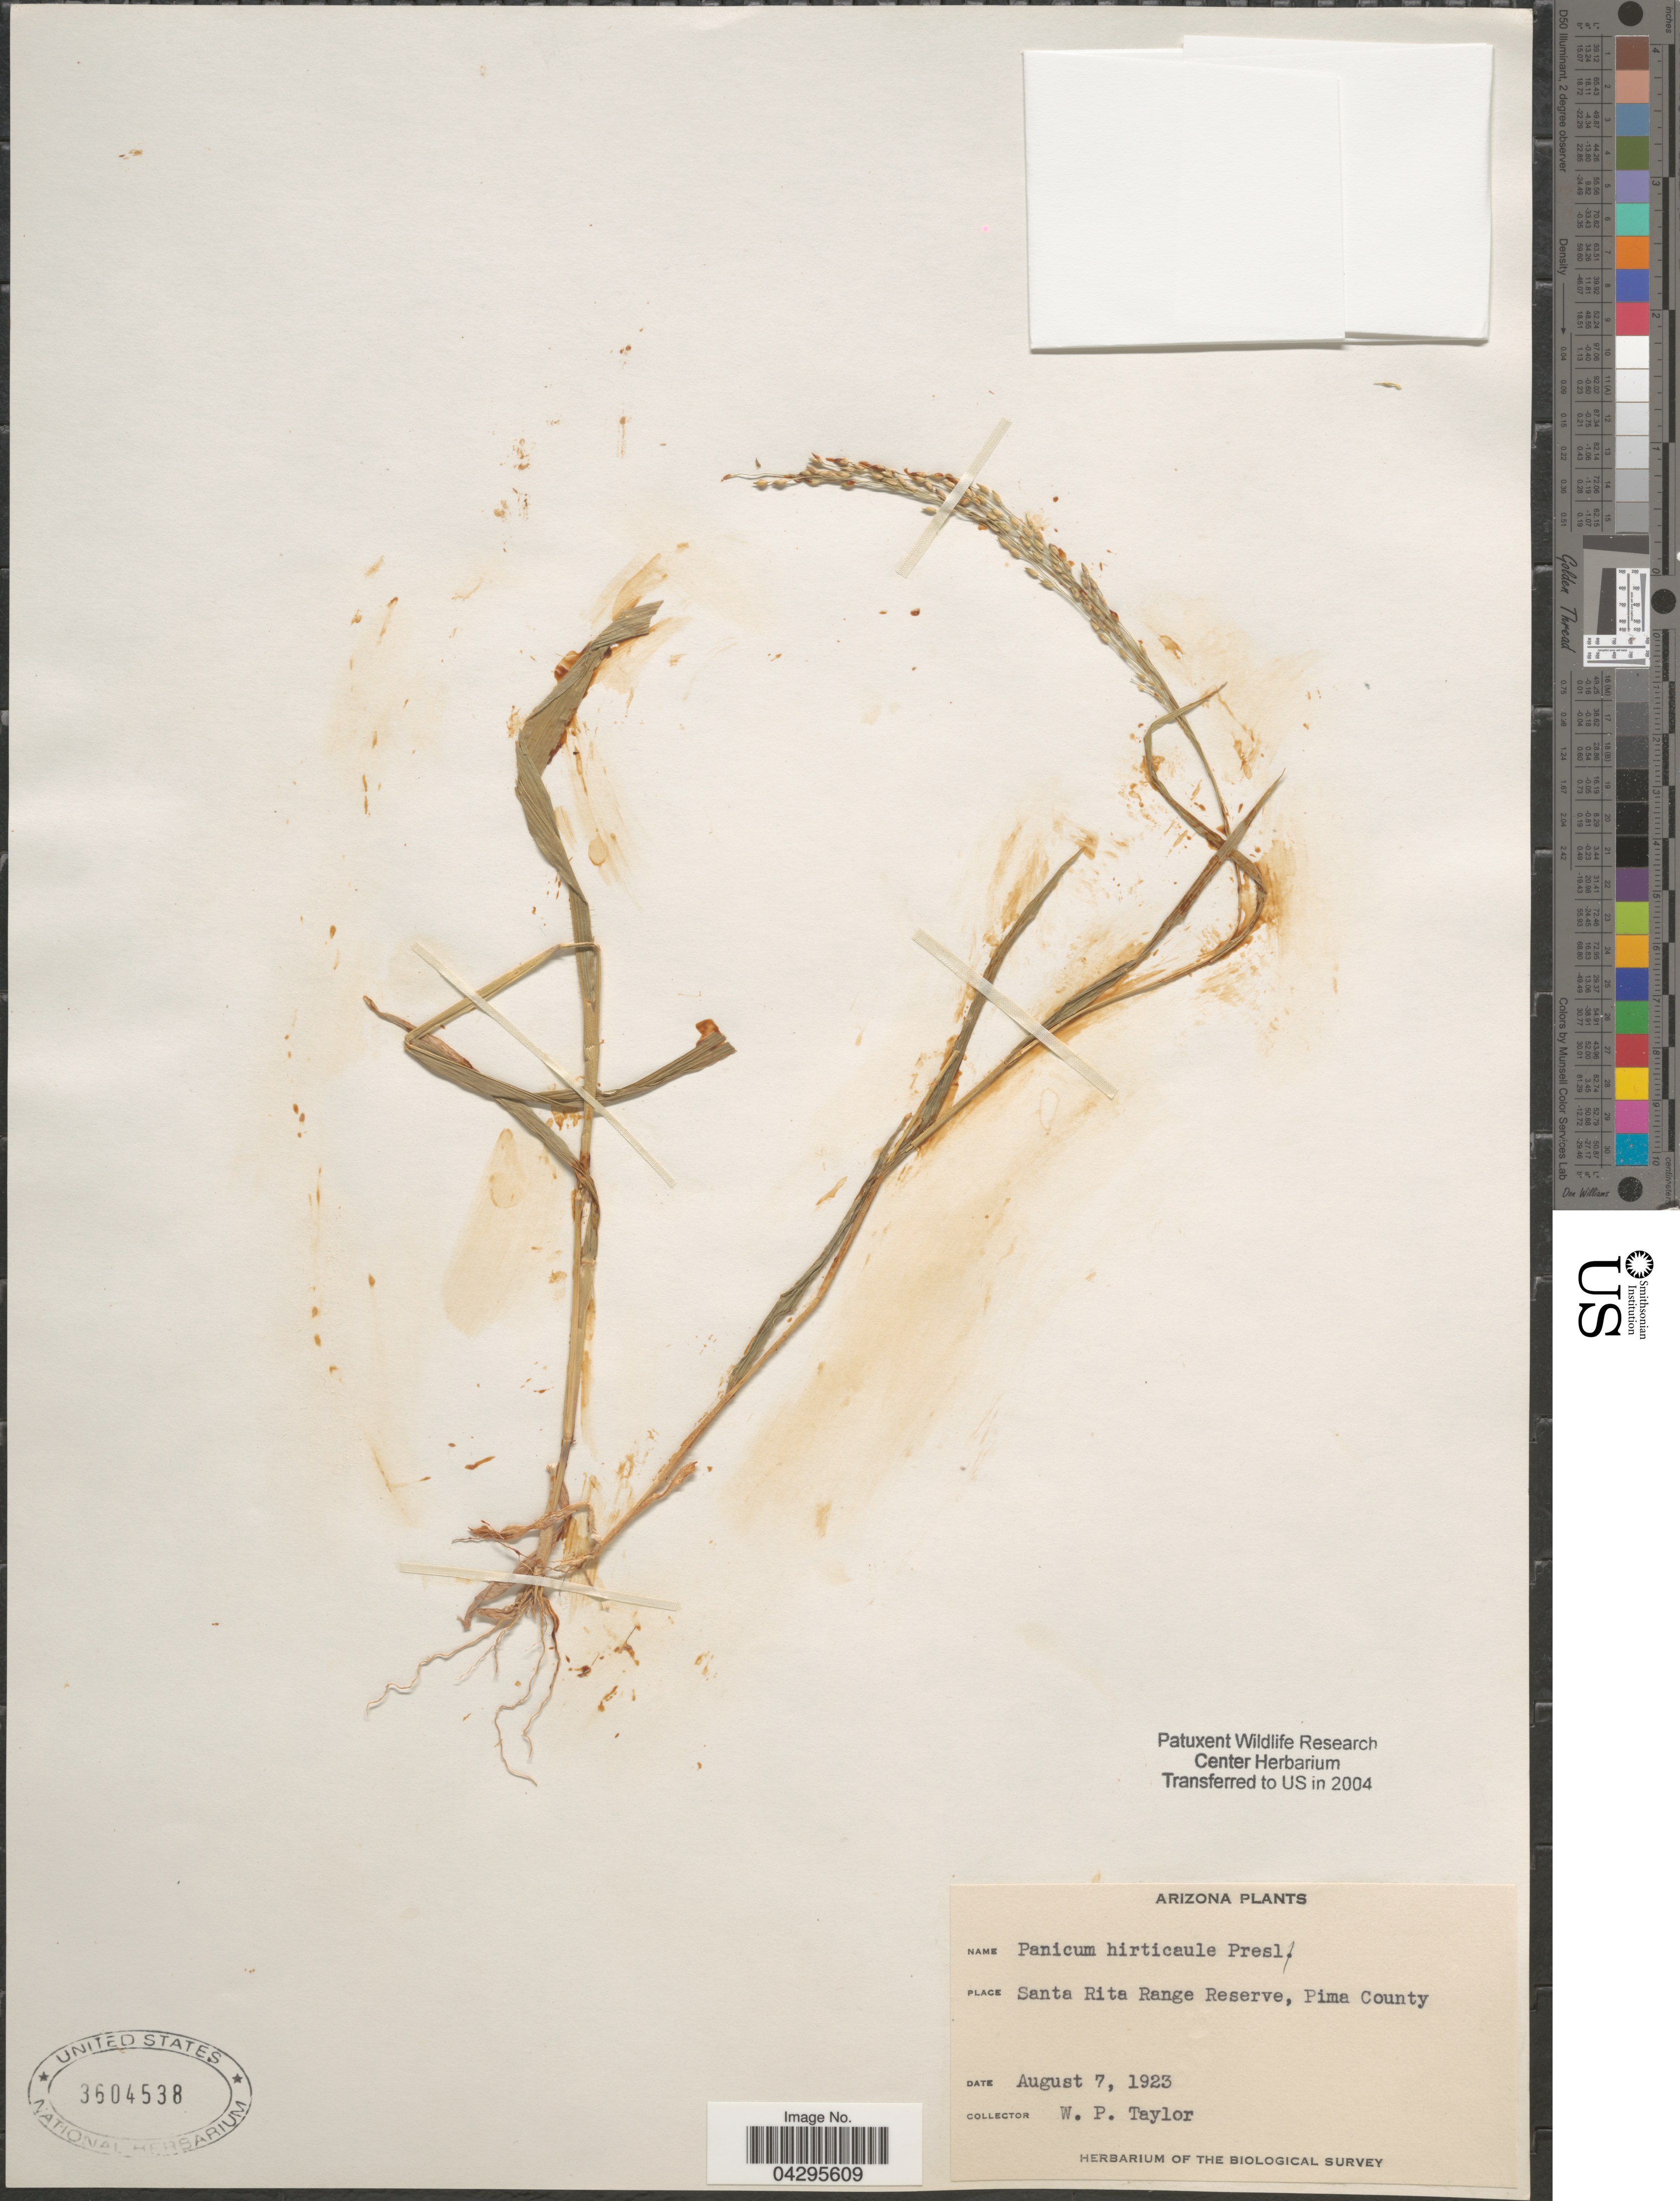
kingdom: Plantae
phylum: Tracheophyta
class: Liliopsida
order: Poales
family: Poaceae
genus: Panicum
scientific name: Panicum hirticaule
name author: J. Presl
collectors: W. P. Taylor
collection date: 1923-08-07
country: United States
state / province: Arizona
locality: Santa Rita Range Reserve, Pima County. The Biological Survey.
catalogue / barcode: US 3604538